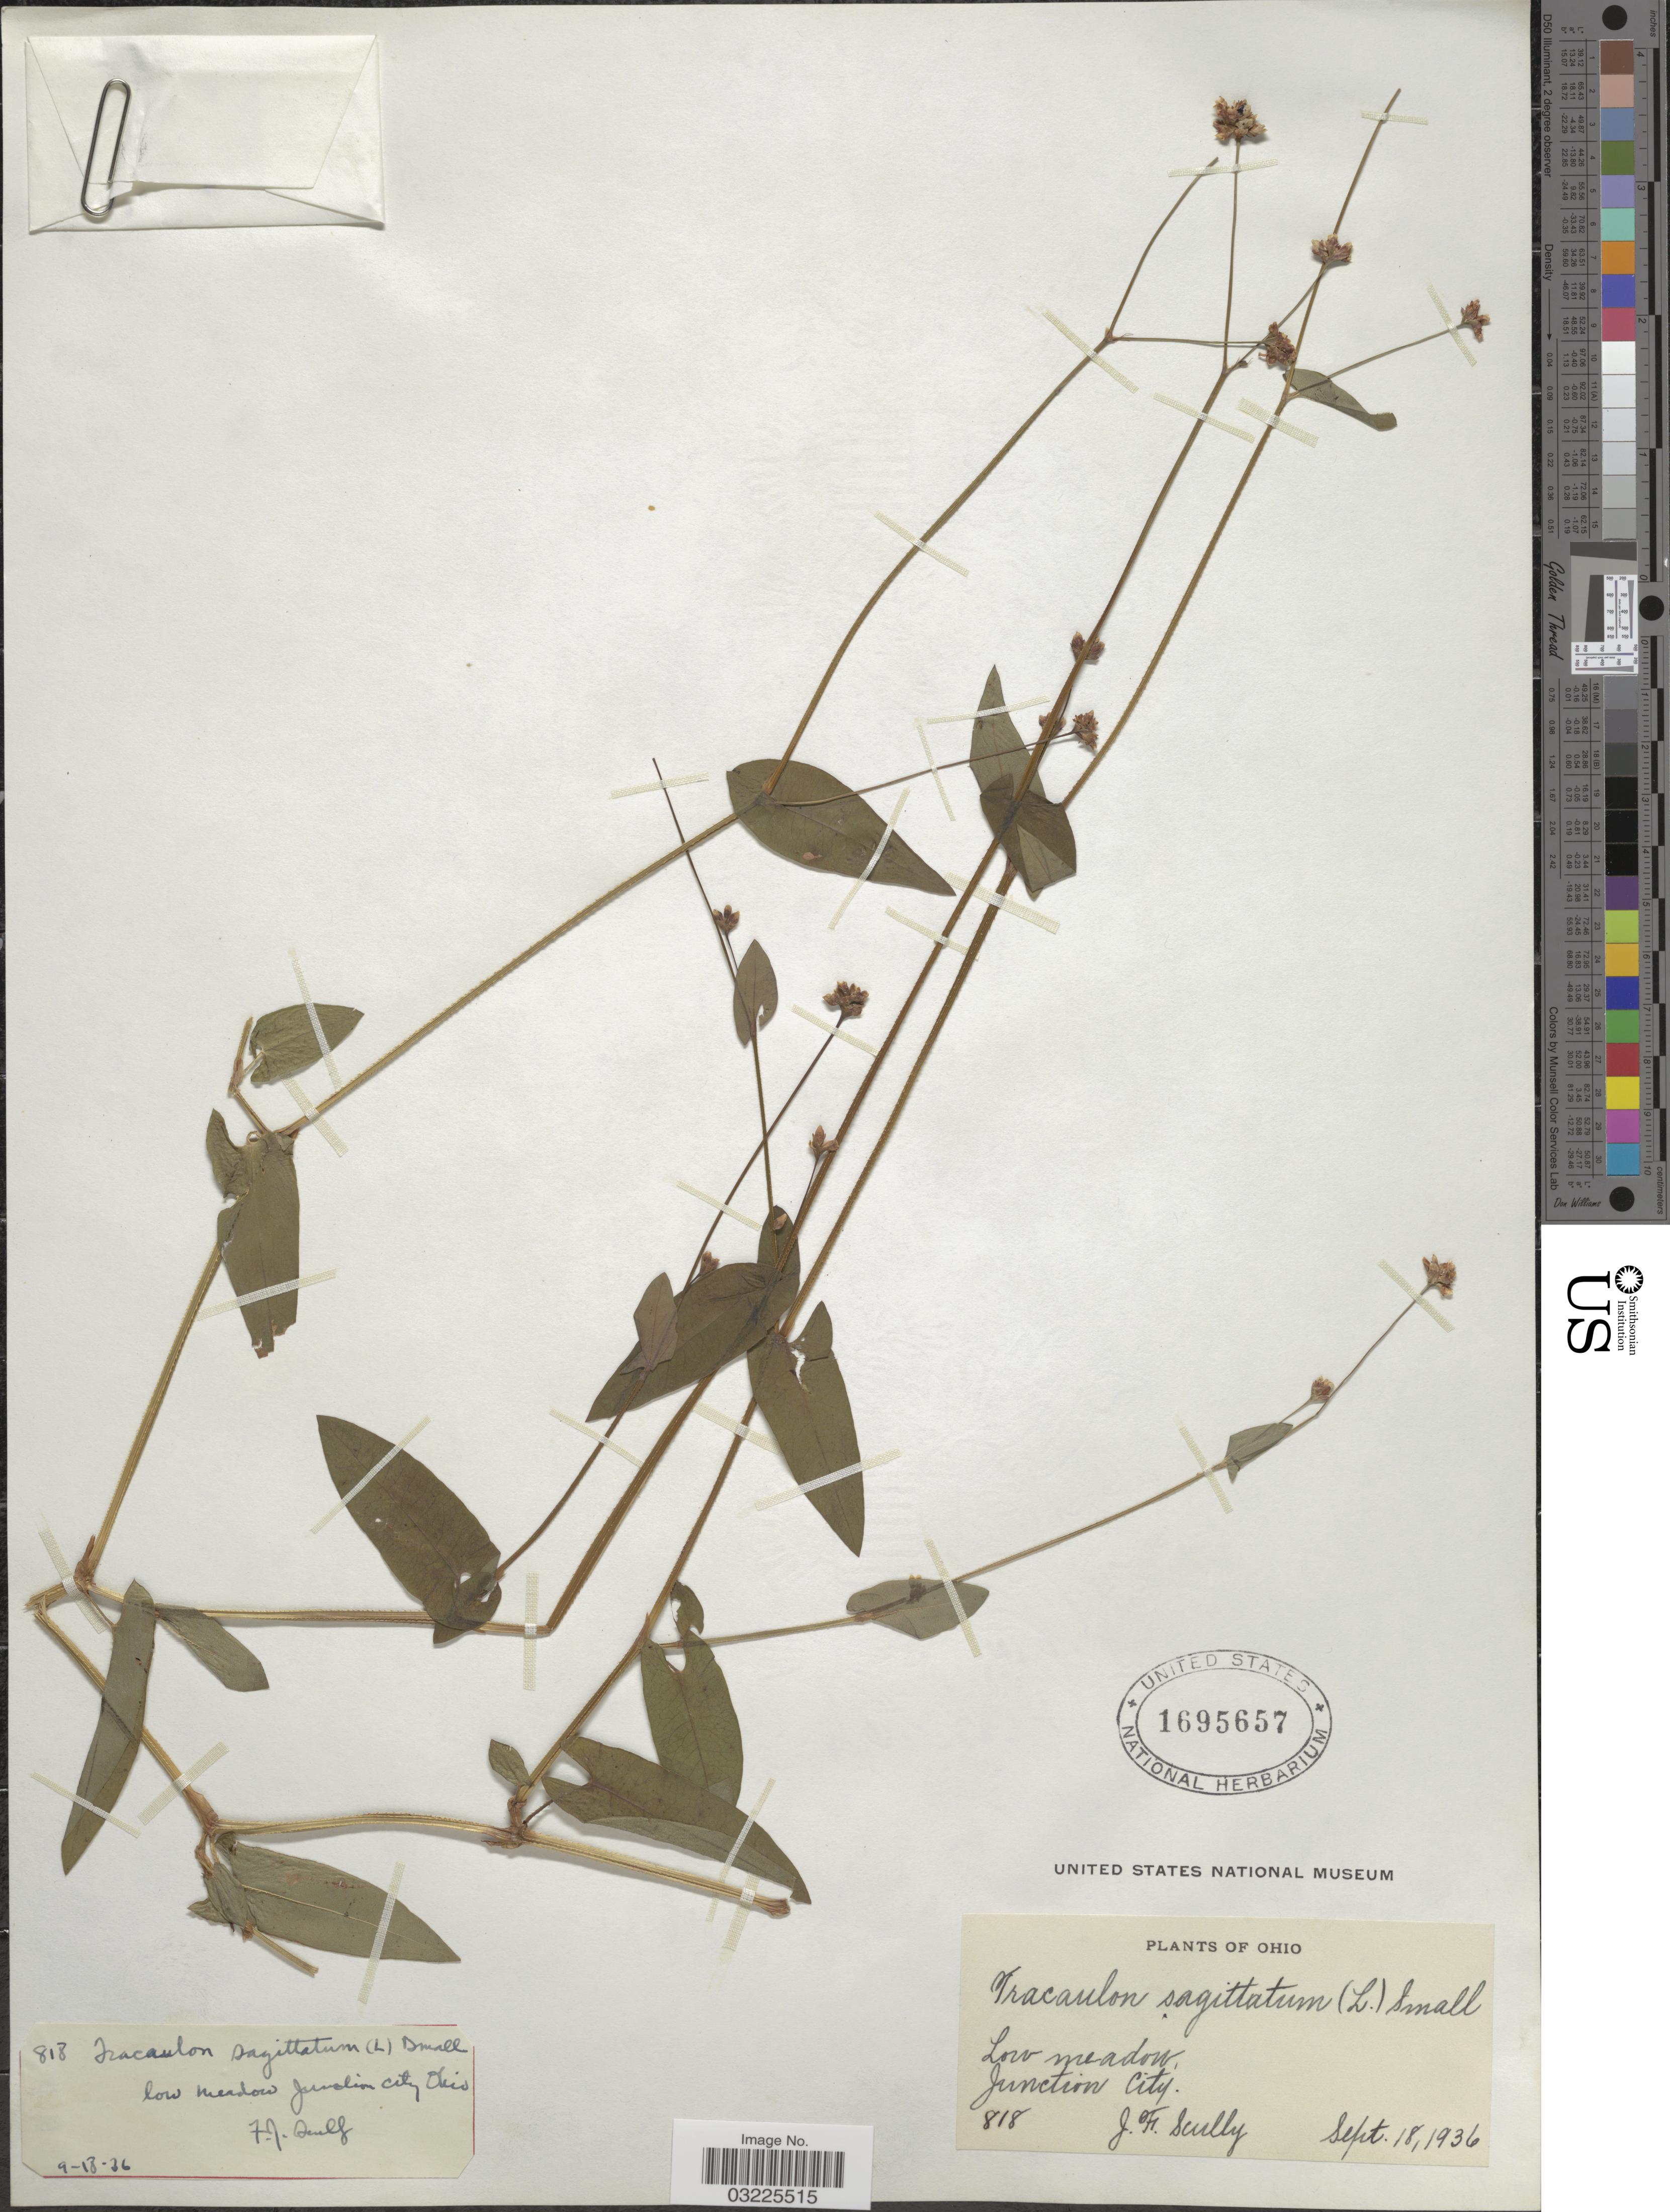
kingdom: Plantae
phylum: Tracheophyta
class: Magnoliopsida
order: Caryophyllales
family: Polygonaceae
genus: Persicaria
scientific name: Persicaria sagittata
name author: (L.) H. Gross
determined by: Atha, D. E.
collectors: J. Scully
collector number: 818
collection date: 1936-09-18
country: United States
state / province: Ohio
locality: Low meadow. Junction City.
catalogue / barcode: US 1695657